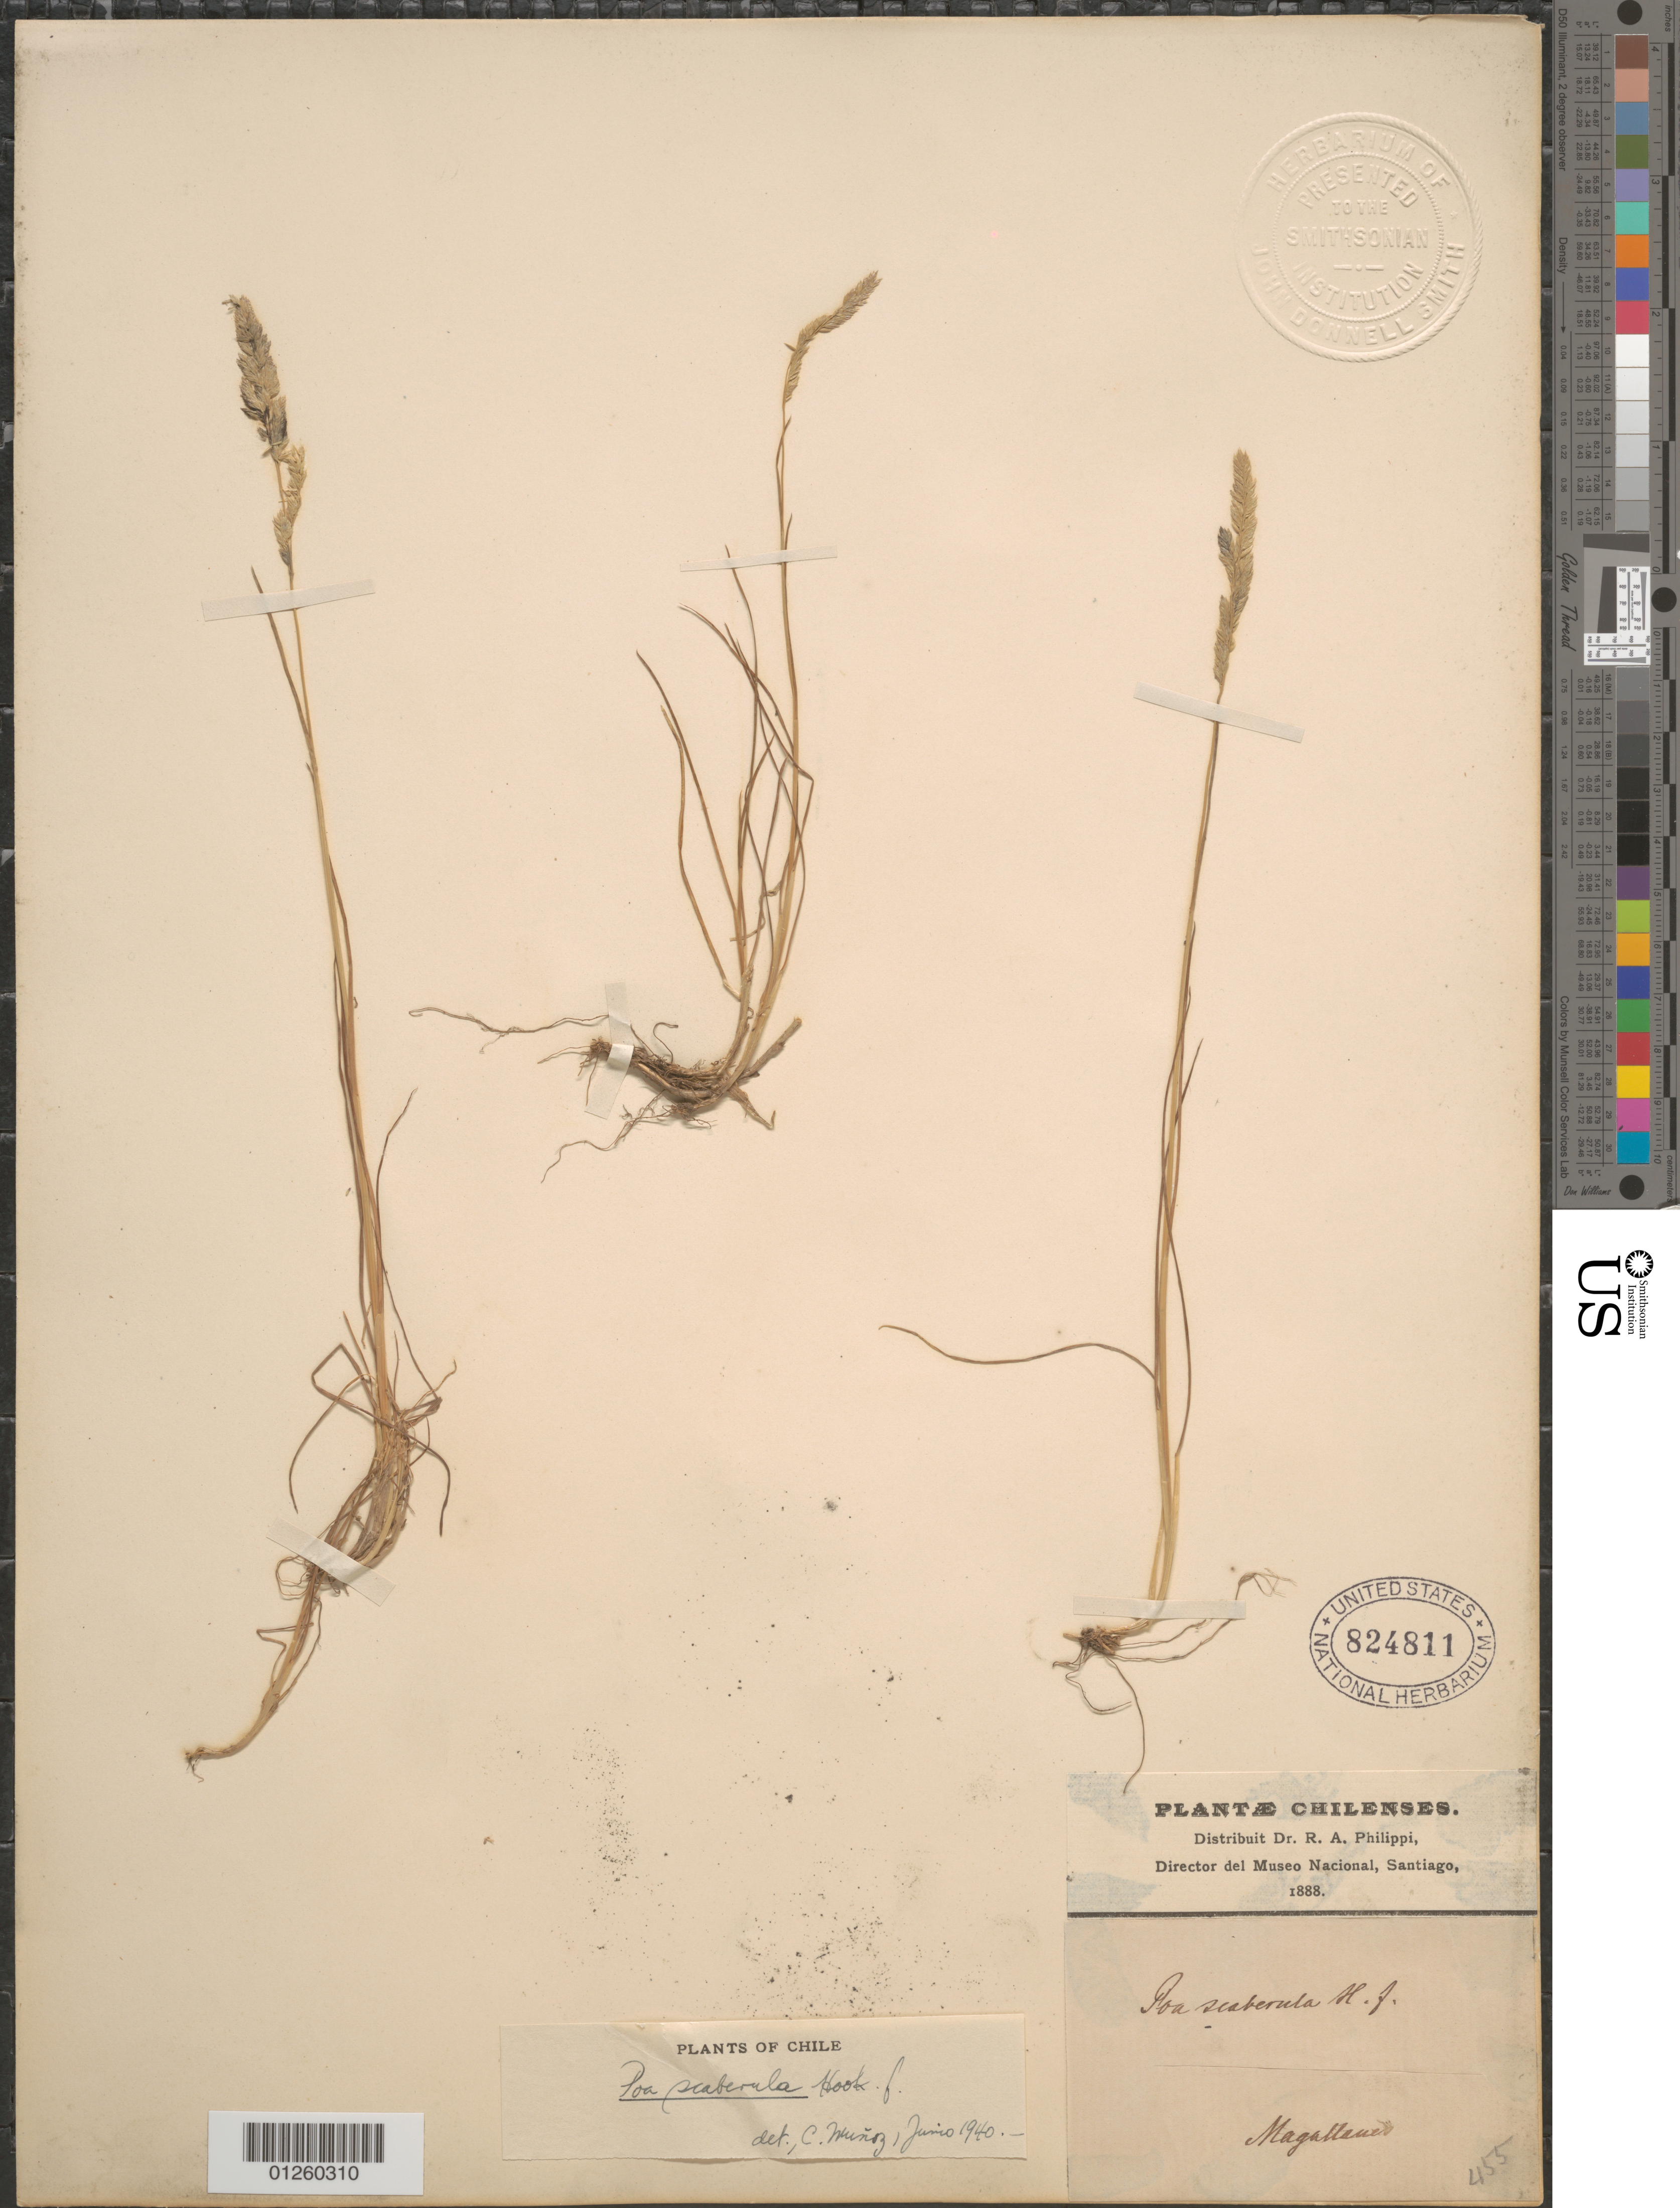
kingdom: Plantae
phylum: Tracheophyta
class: Liliopsida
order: Poales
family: Poaceae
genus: Poa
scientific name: Poa scaberula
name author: Hook. f.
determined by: Soreng, Robert J., Research Associate (BOT), Smithsonian Institution - National Museum of Natural History (UNITED STATES)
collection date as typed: Distribuit Dr. R. A. Philippi. 1888.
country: Chile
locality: Distribuit Dr. R. A. Philippi. 1888.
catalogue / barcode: US 824811